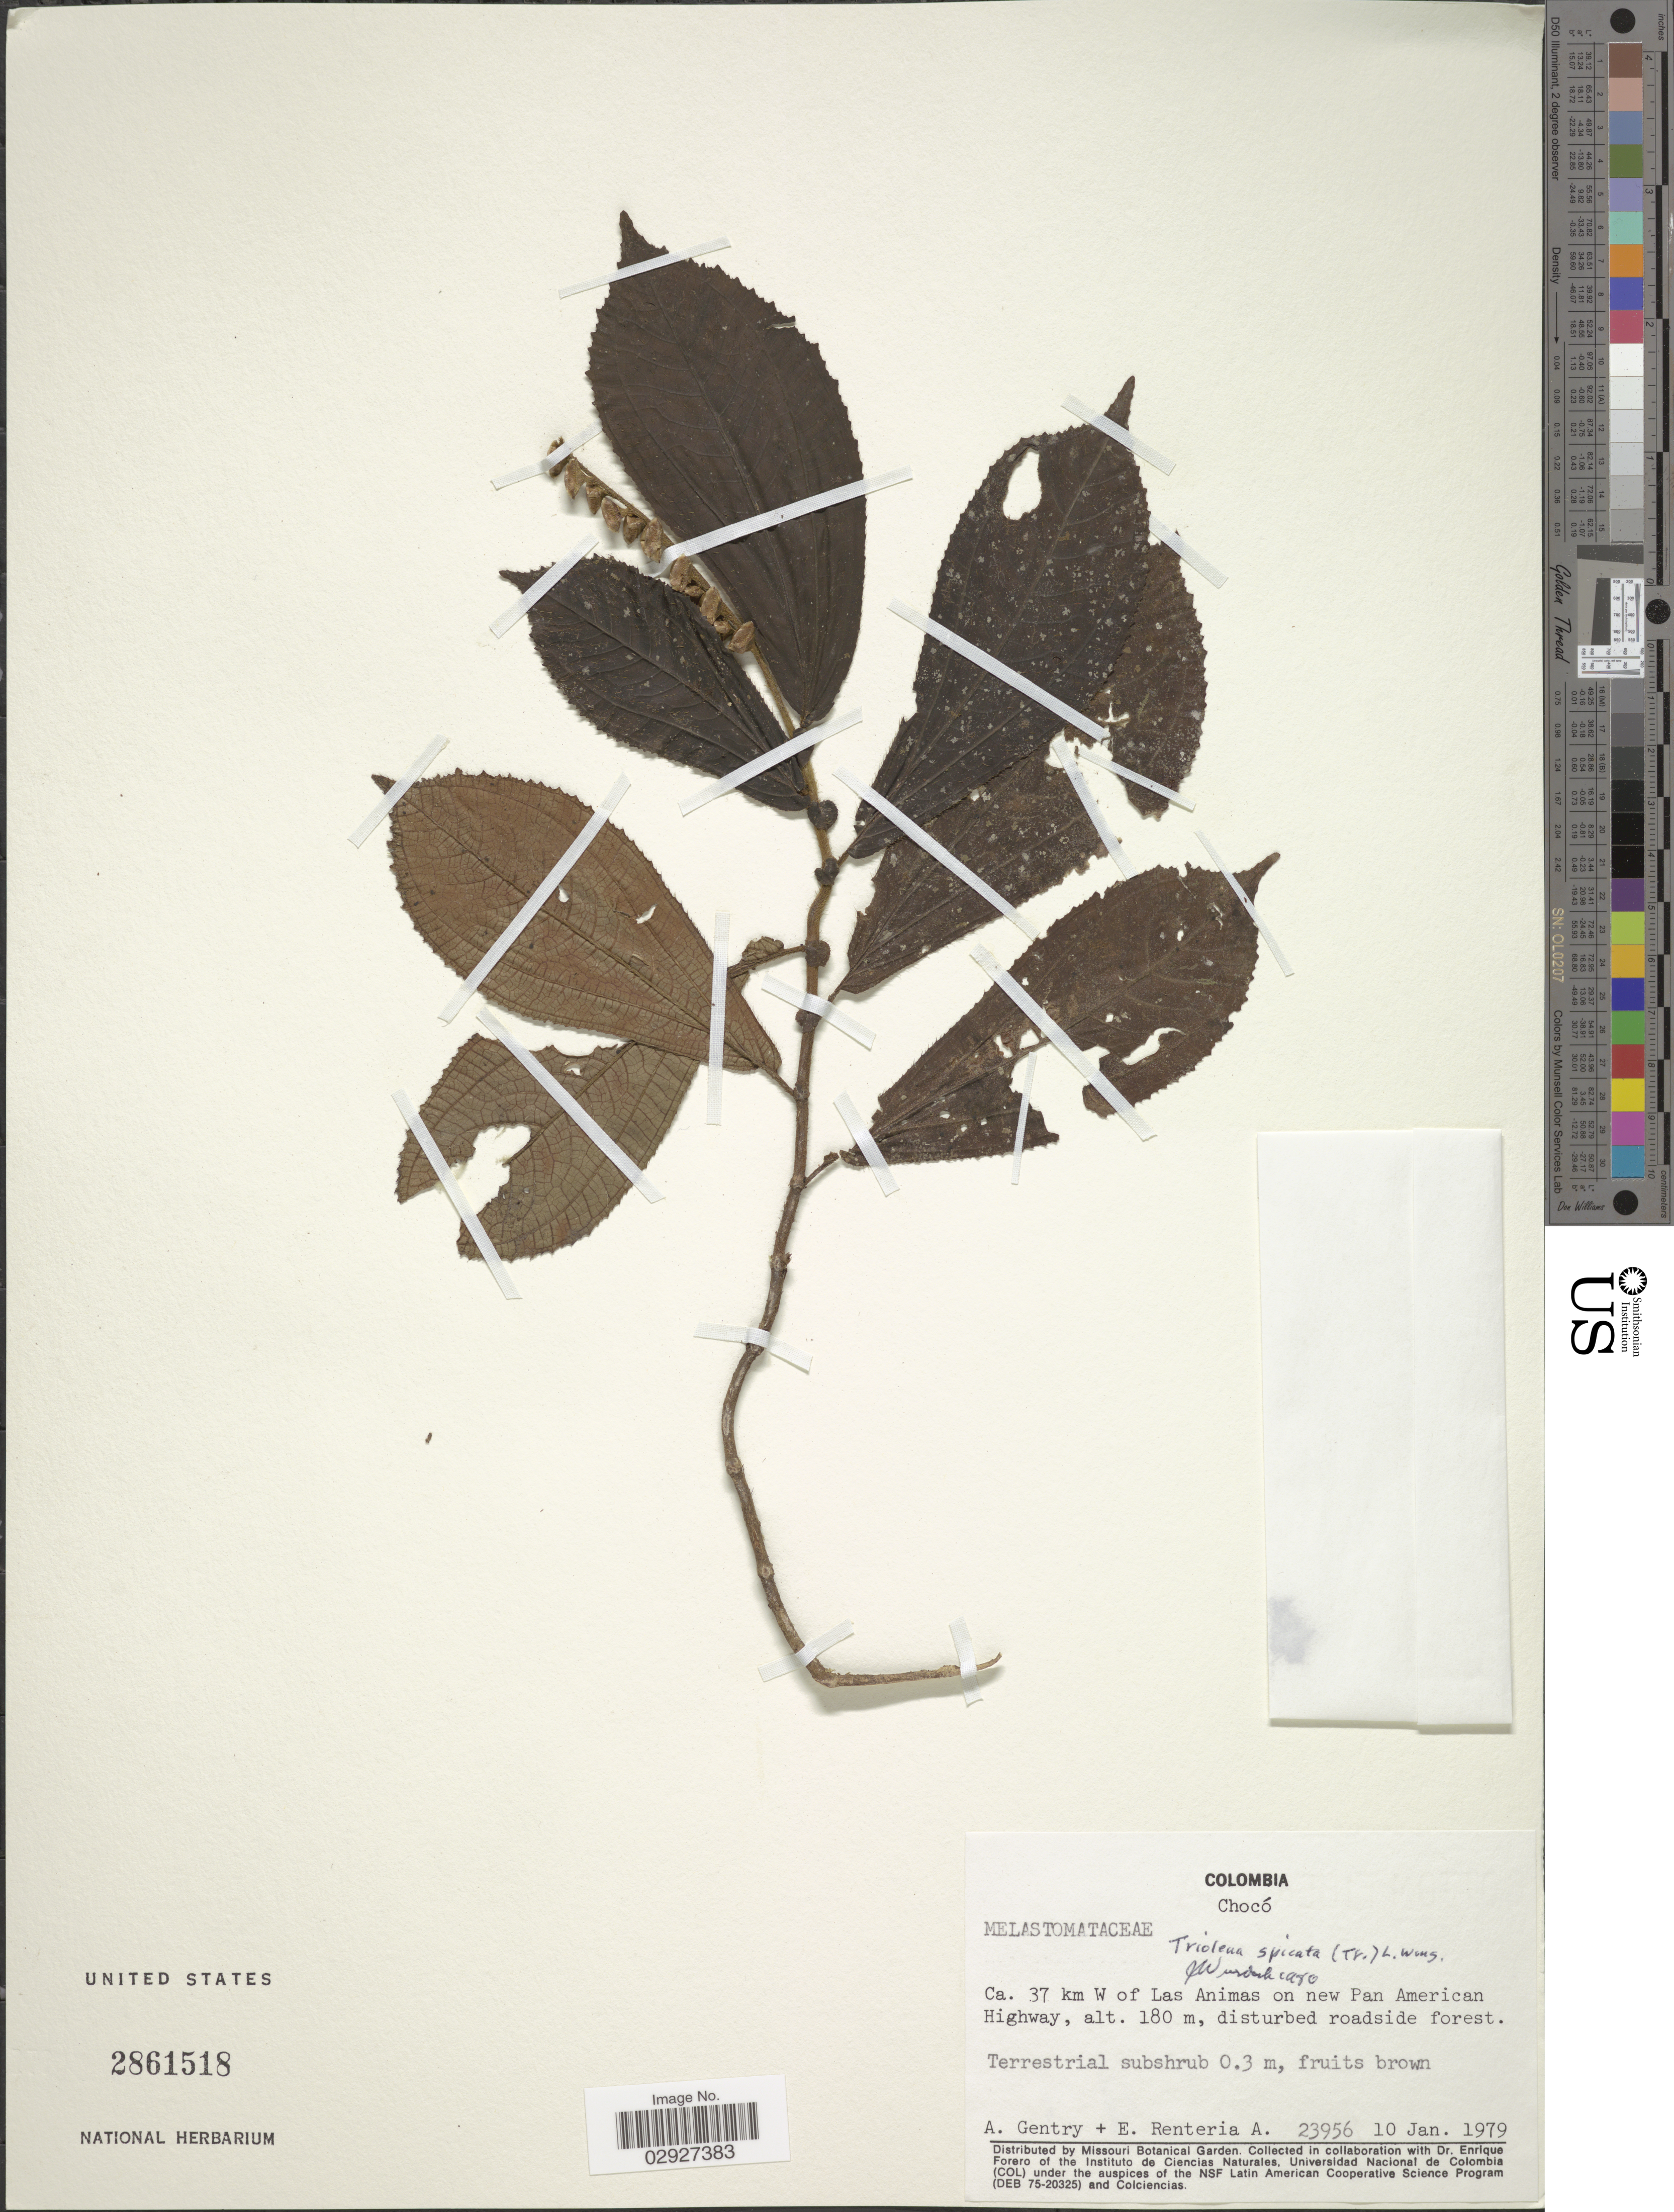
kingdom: Plantae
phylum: Tracheophyta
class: Magnoliopsida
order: Myrtales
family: Melastomataceae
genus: Triolena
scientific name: Triolena spicata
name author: (Triana) L.O. Williams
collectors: A. H. Gentry & E. Renteria A.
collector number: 23956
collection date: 1979-01-10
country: Colombia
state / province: Chocó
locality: Ca. 37 km W of Las Animas on new Pan American Highway.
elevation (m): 180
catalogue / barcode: US 2861518